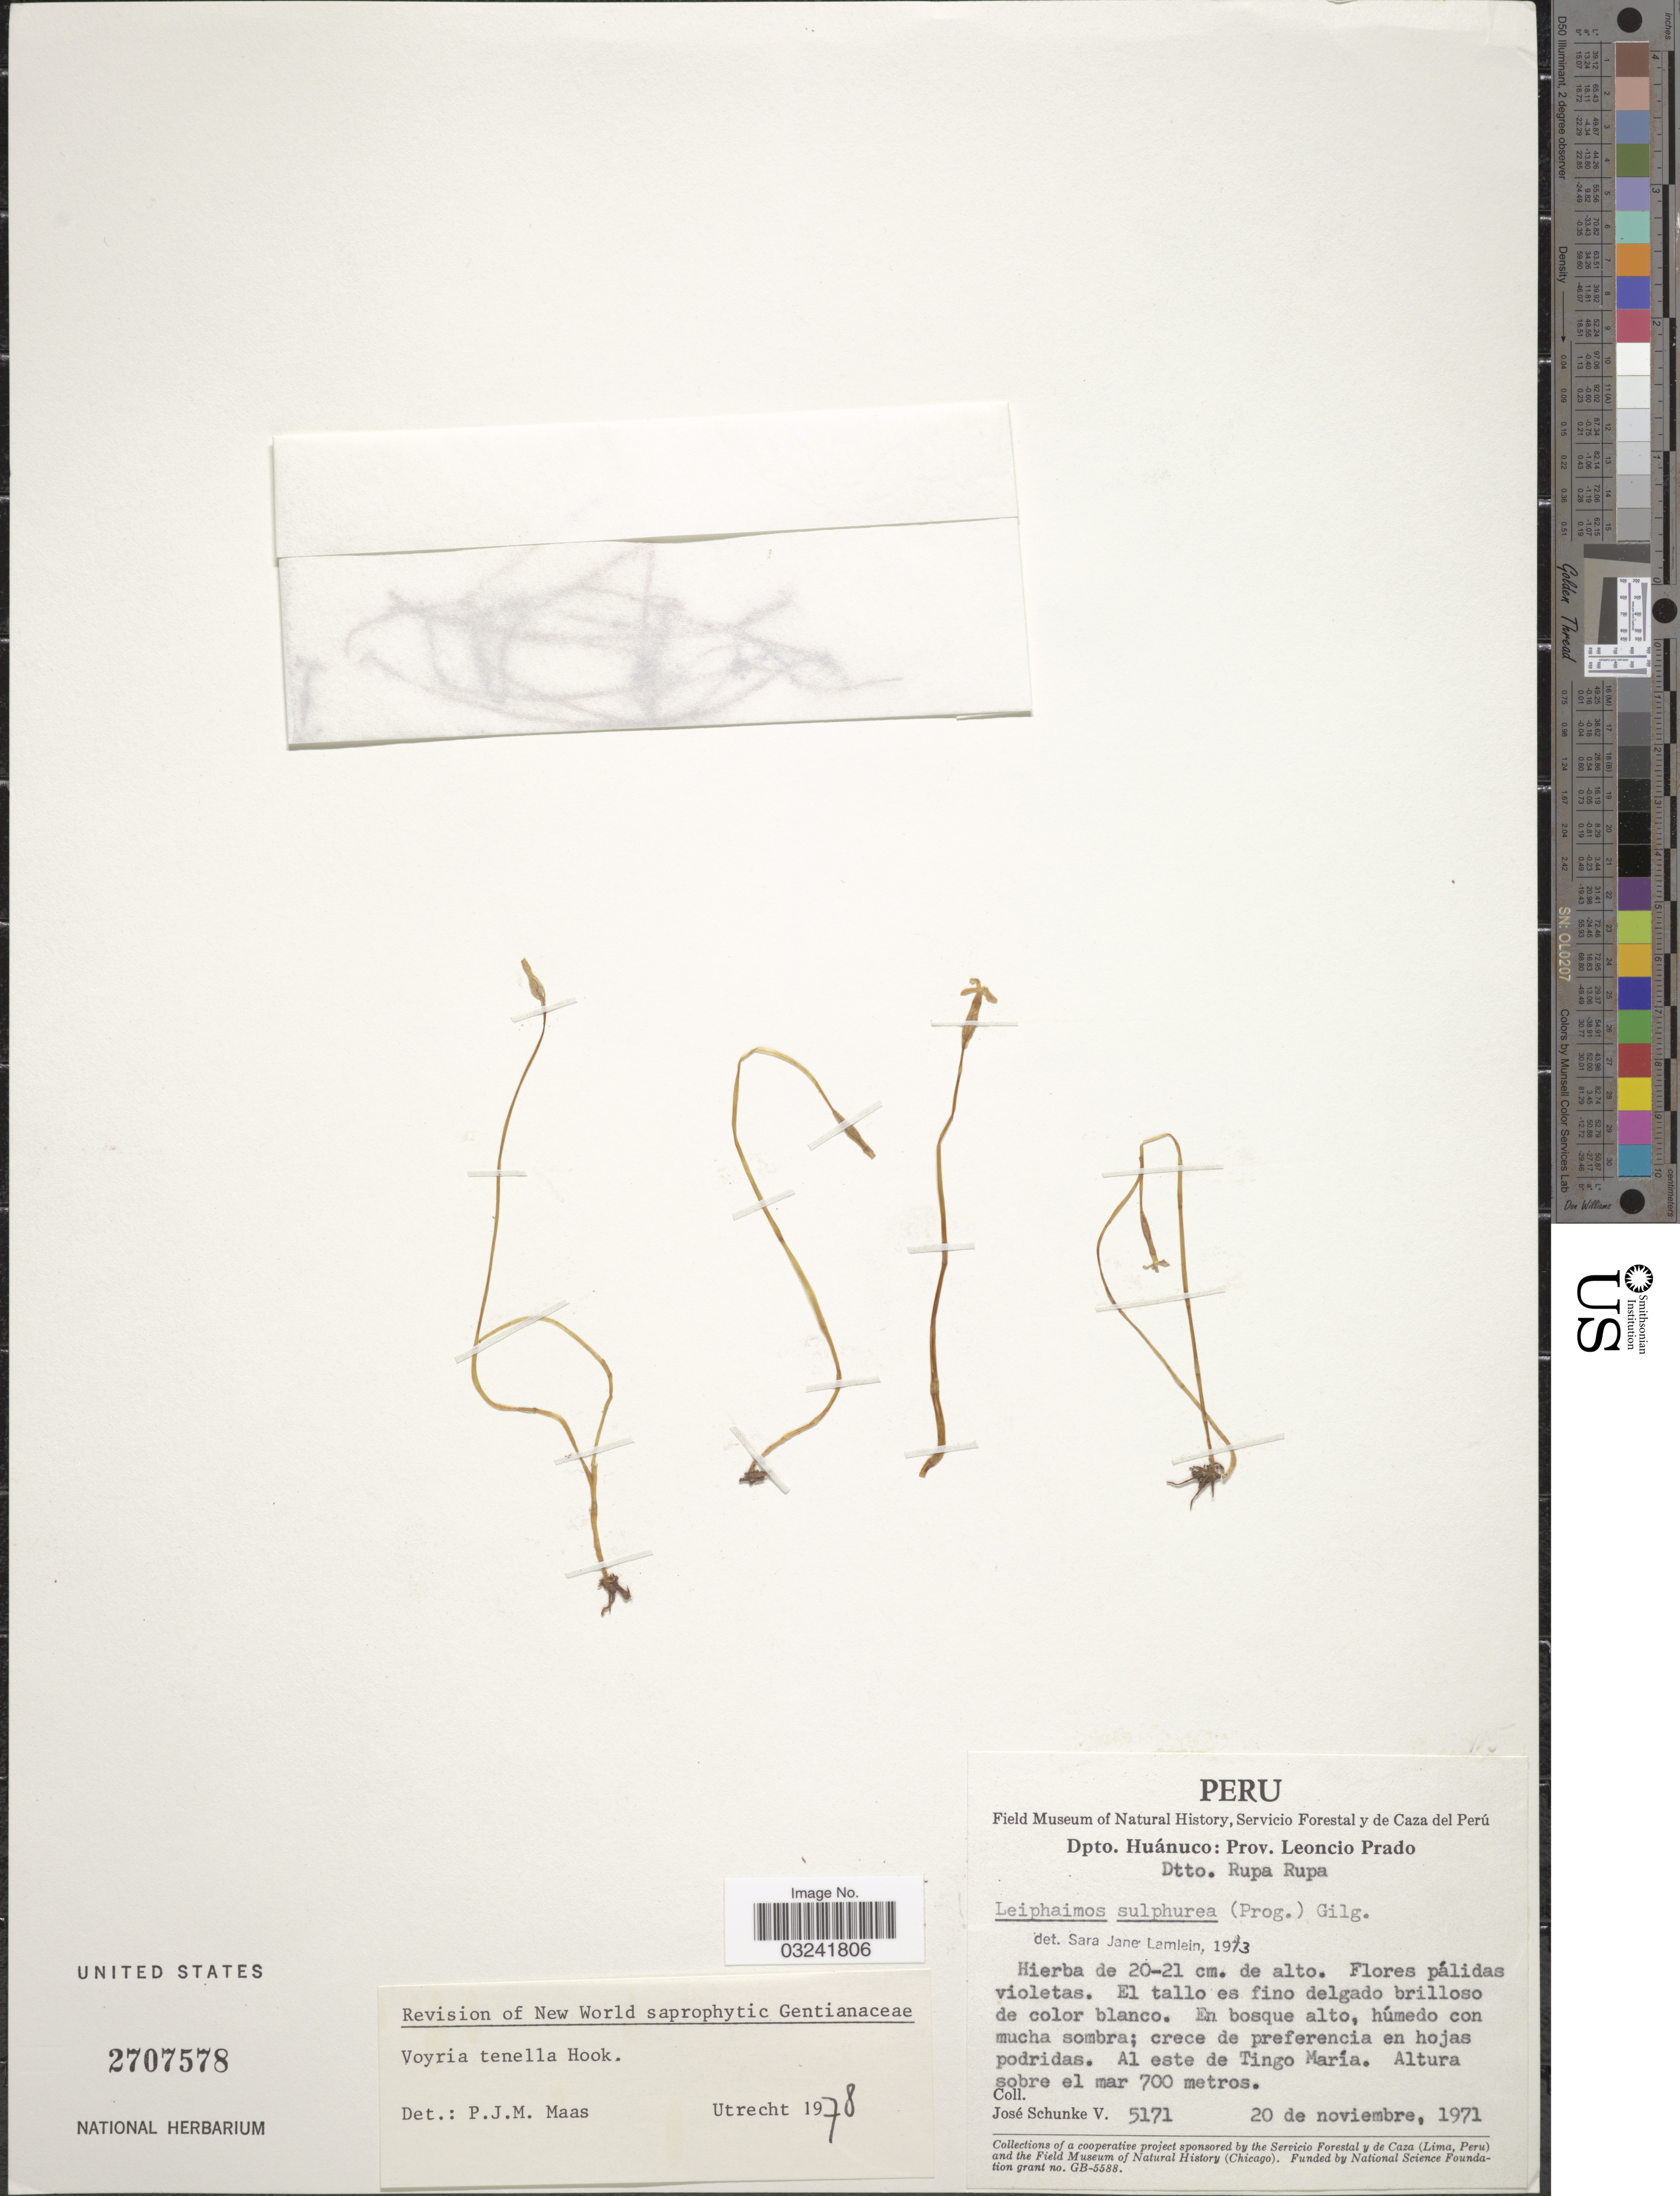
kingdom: Plantae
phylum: Tracheophyta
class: Magnoliopsida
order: Gentianales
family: Gentianaceae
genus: Voyria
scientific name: Voyria tenella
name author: Guilding ex Hook.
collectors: J. Schunke Vigo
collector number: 5171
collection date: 1971-11-20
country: Peru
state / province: Huánuco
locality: Dpto. Huánuco: Prov. Leoncio Prado, Dtto. Rupa Rupa. Al este de Tingo María.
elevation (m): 700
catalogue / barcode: US 2707578